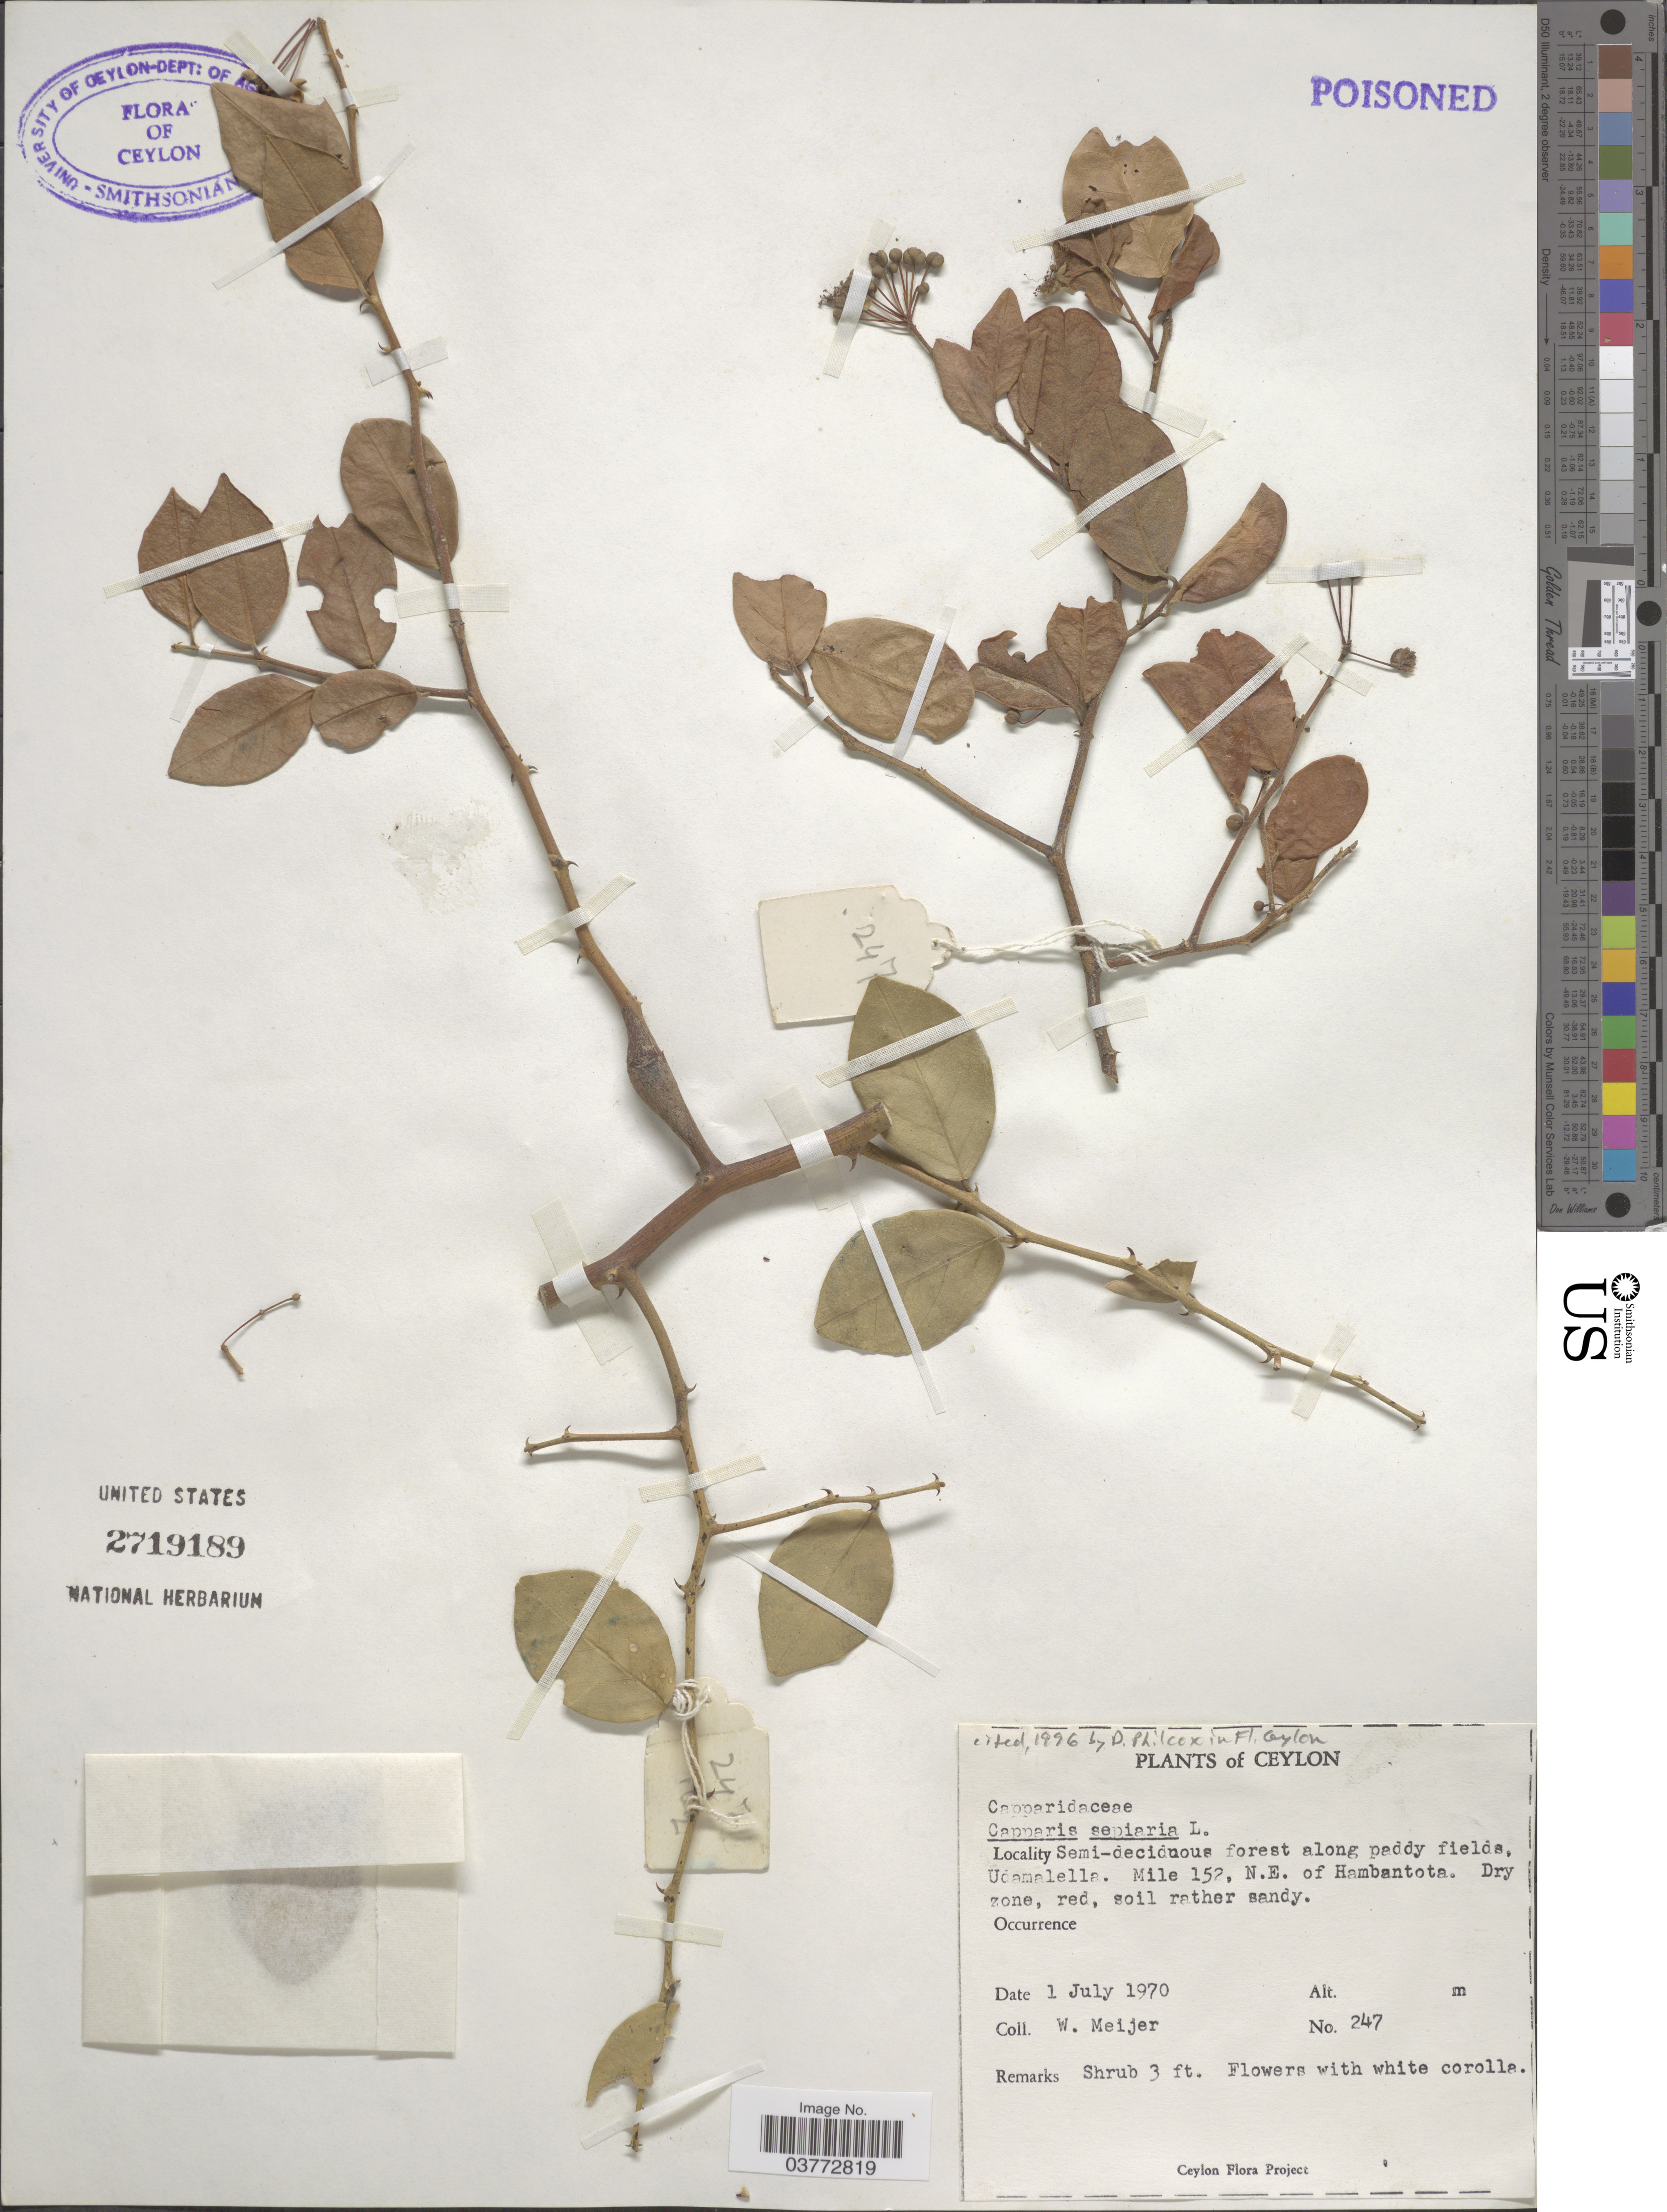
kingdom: Plantae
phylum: Tracheophyta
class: Magnoliopsida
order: Brassicales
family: Capparaceae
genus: Capparis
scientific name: Capparis sepiaria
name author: L.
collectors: W. Meijer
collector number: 247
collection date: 1970-07-01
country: Sri Lanka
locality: Ceylon. Semi-decidnous forest along paddy fields, Udamalella. Mile 152, N.E. of Hambantota.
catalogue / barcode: US 2719189